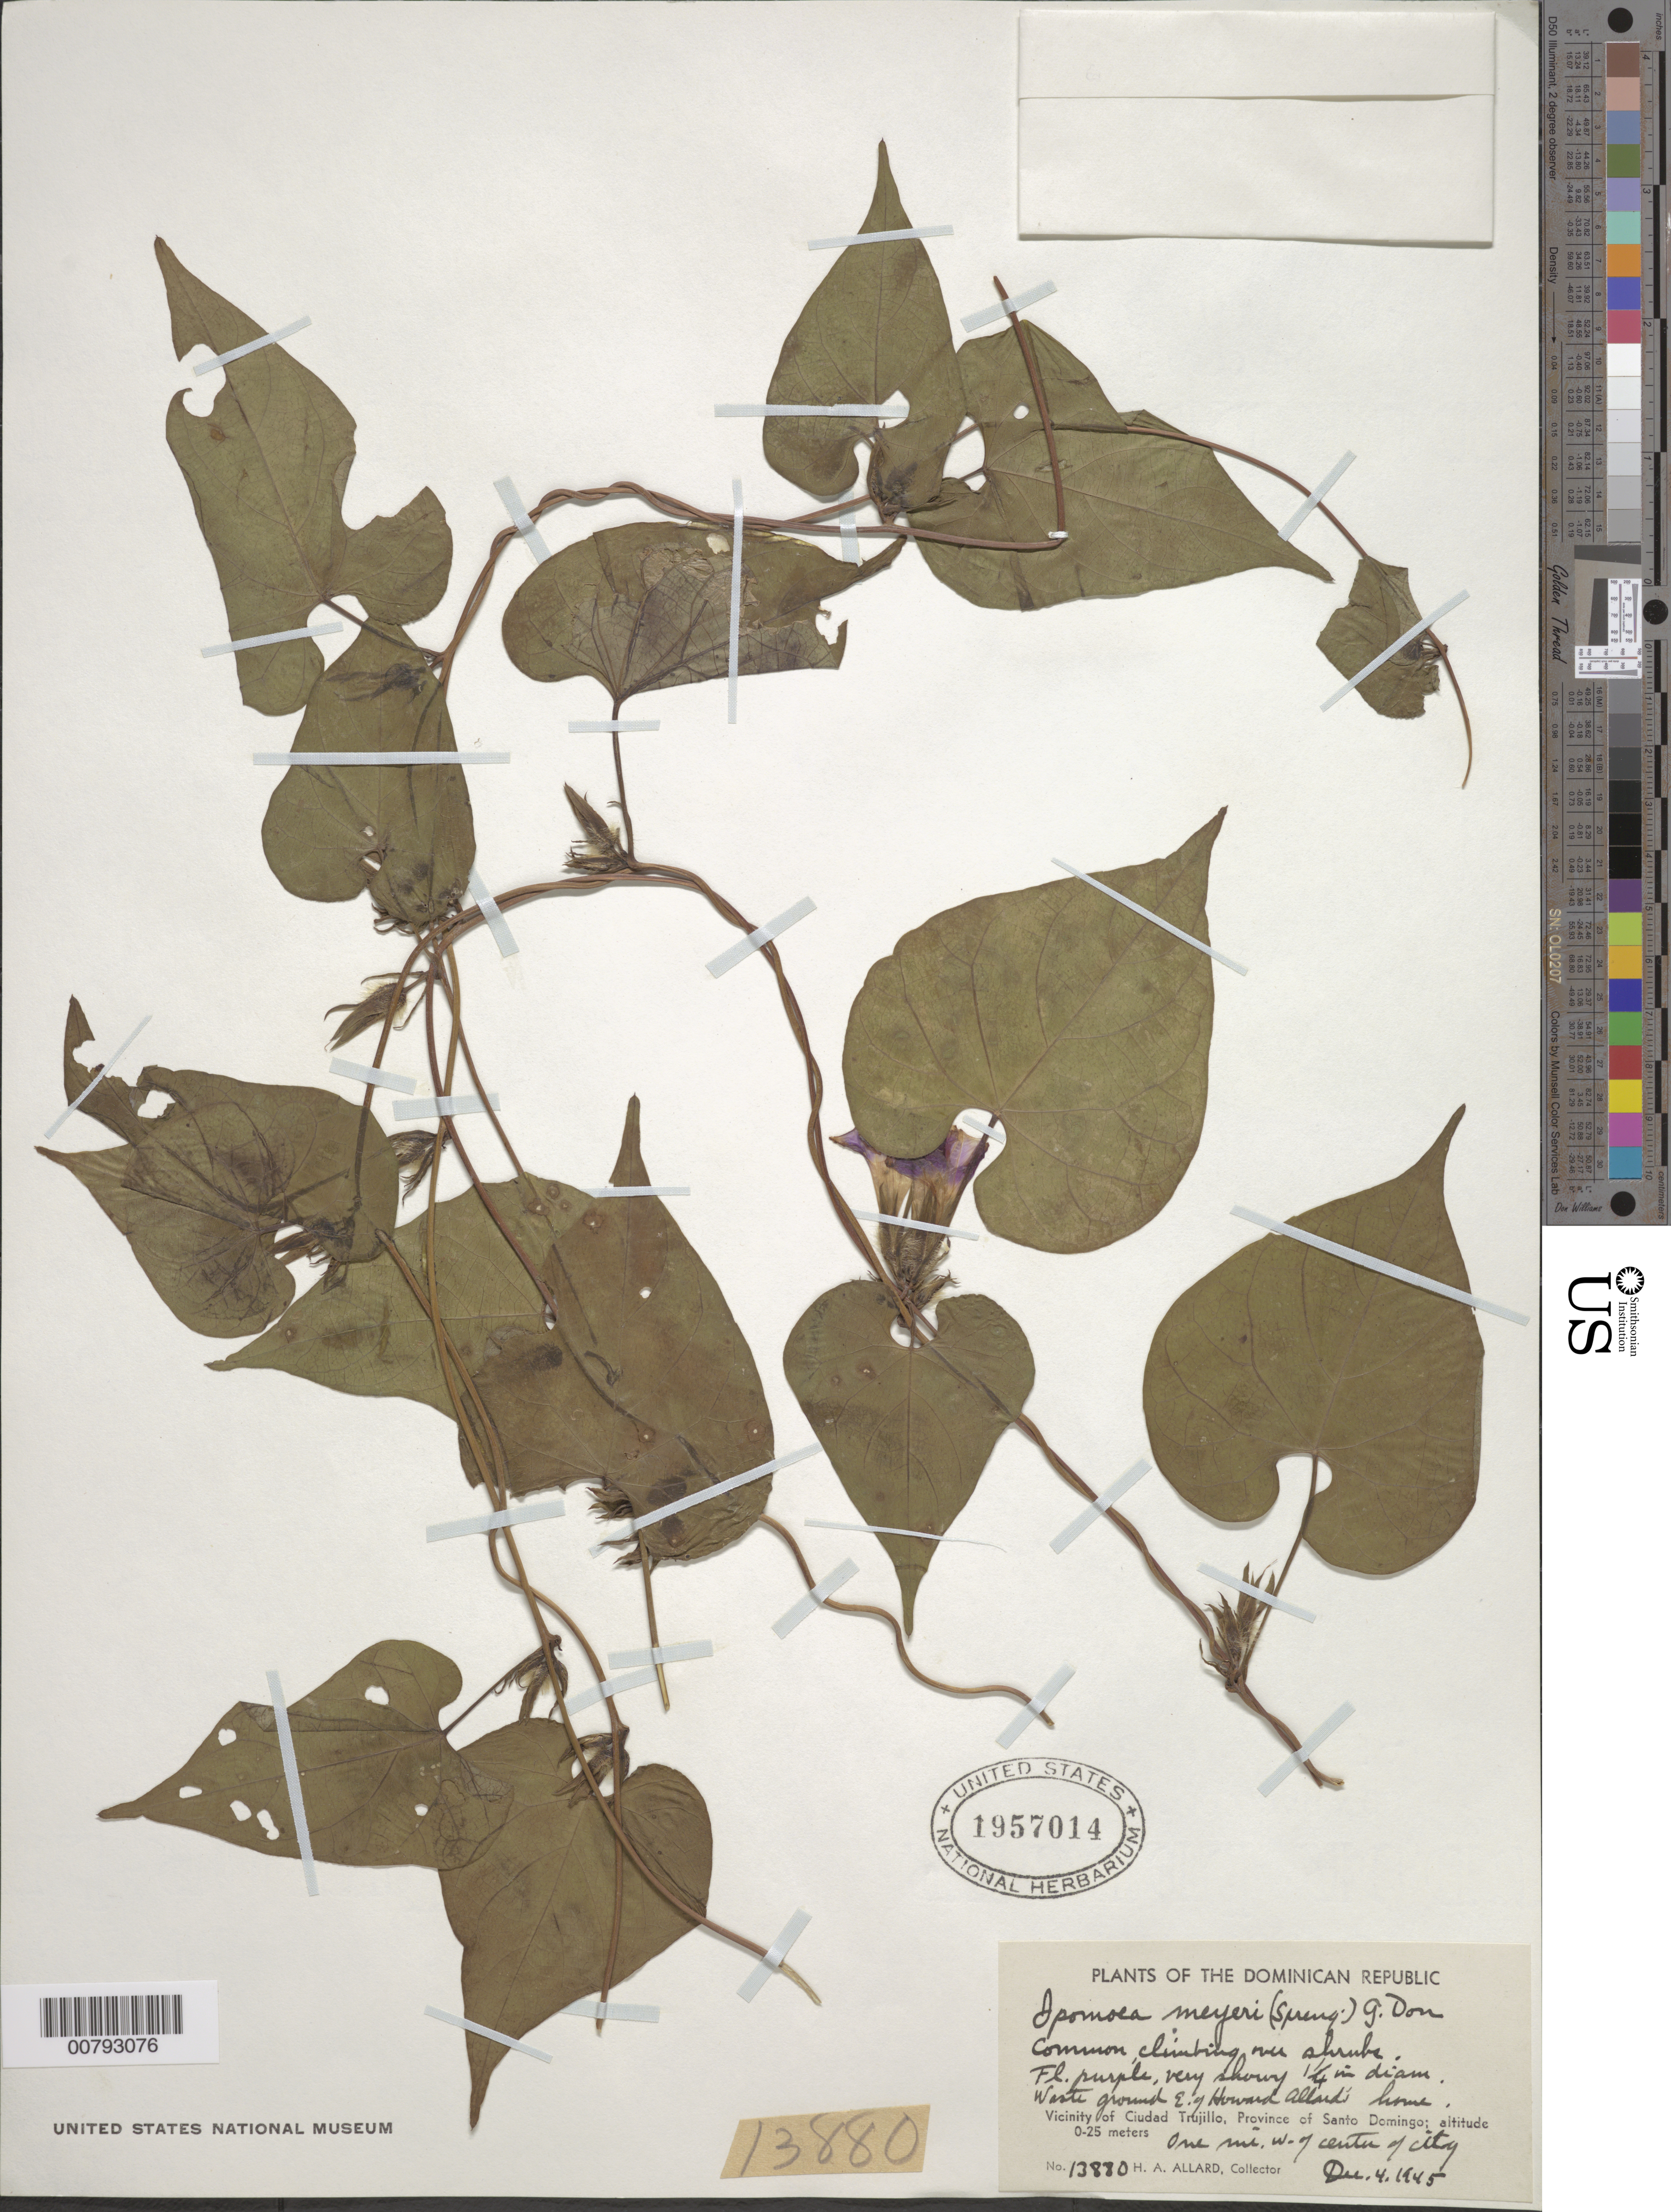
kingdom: Plantae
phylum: Tracheophyta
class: Magnoliopsida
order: Solanales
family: Convolvulaceae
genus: Ipomoea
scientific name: Ipomoea meyeri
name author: (Spreng.) G. Don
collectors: H. A. Allard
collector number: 13880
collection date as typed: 04 Dec 1945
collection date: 1945-12-04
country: Dominican Republic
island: Hispaniola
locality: Province of Santo Domingo, vicinity of Ciudad Trujillo, E. of Howard Allard's home, one mile W. of center of city.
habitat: Waste ground.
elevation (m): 0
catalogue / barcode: US 1957014